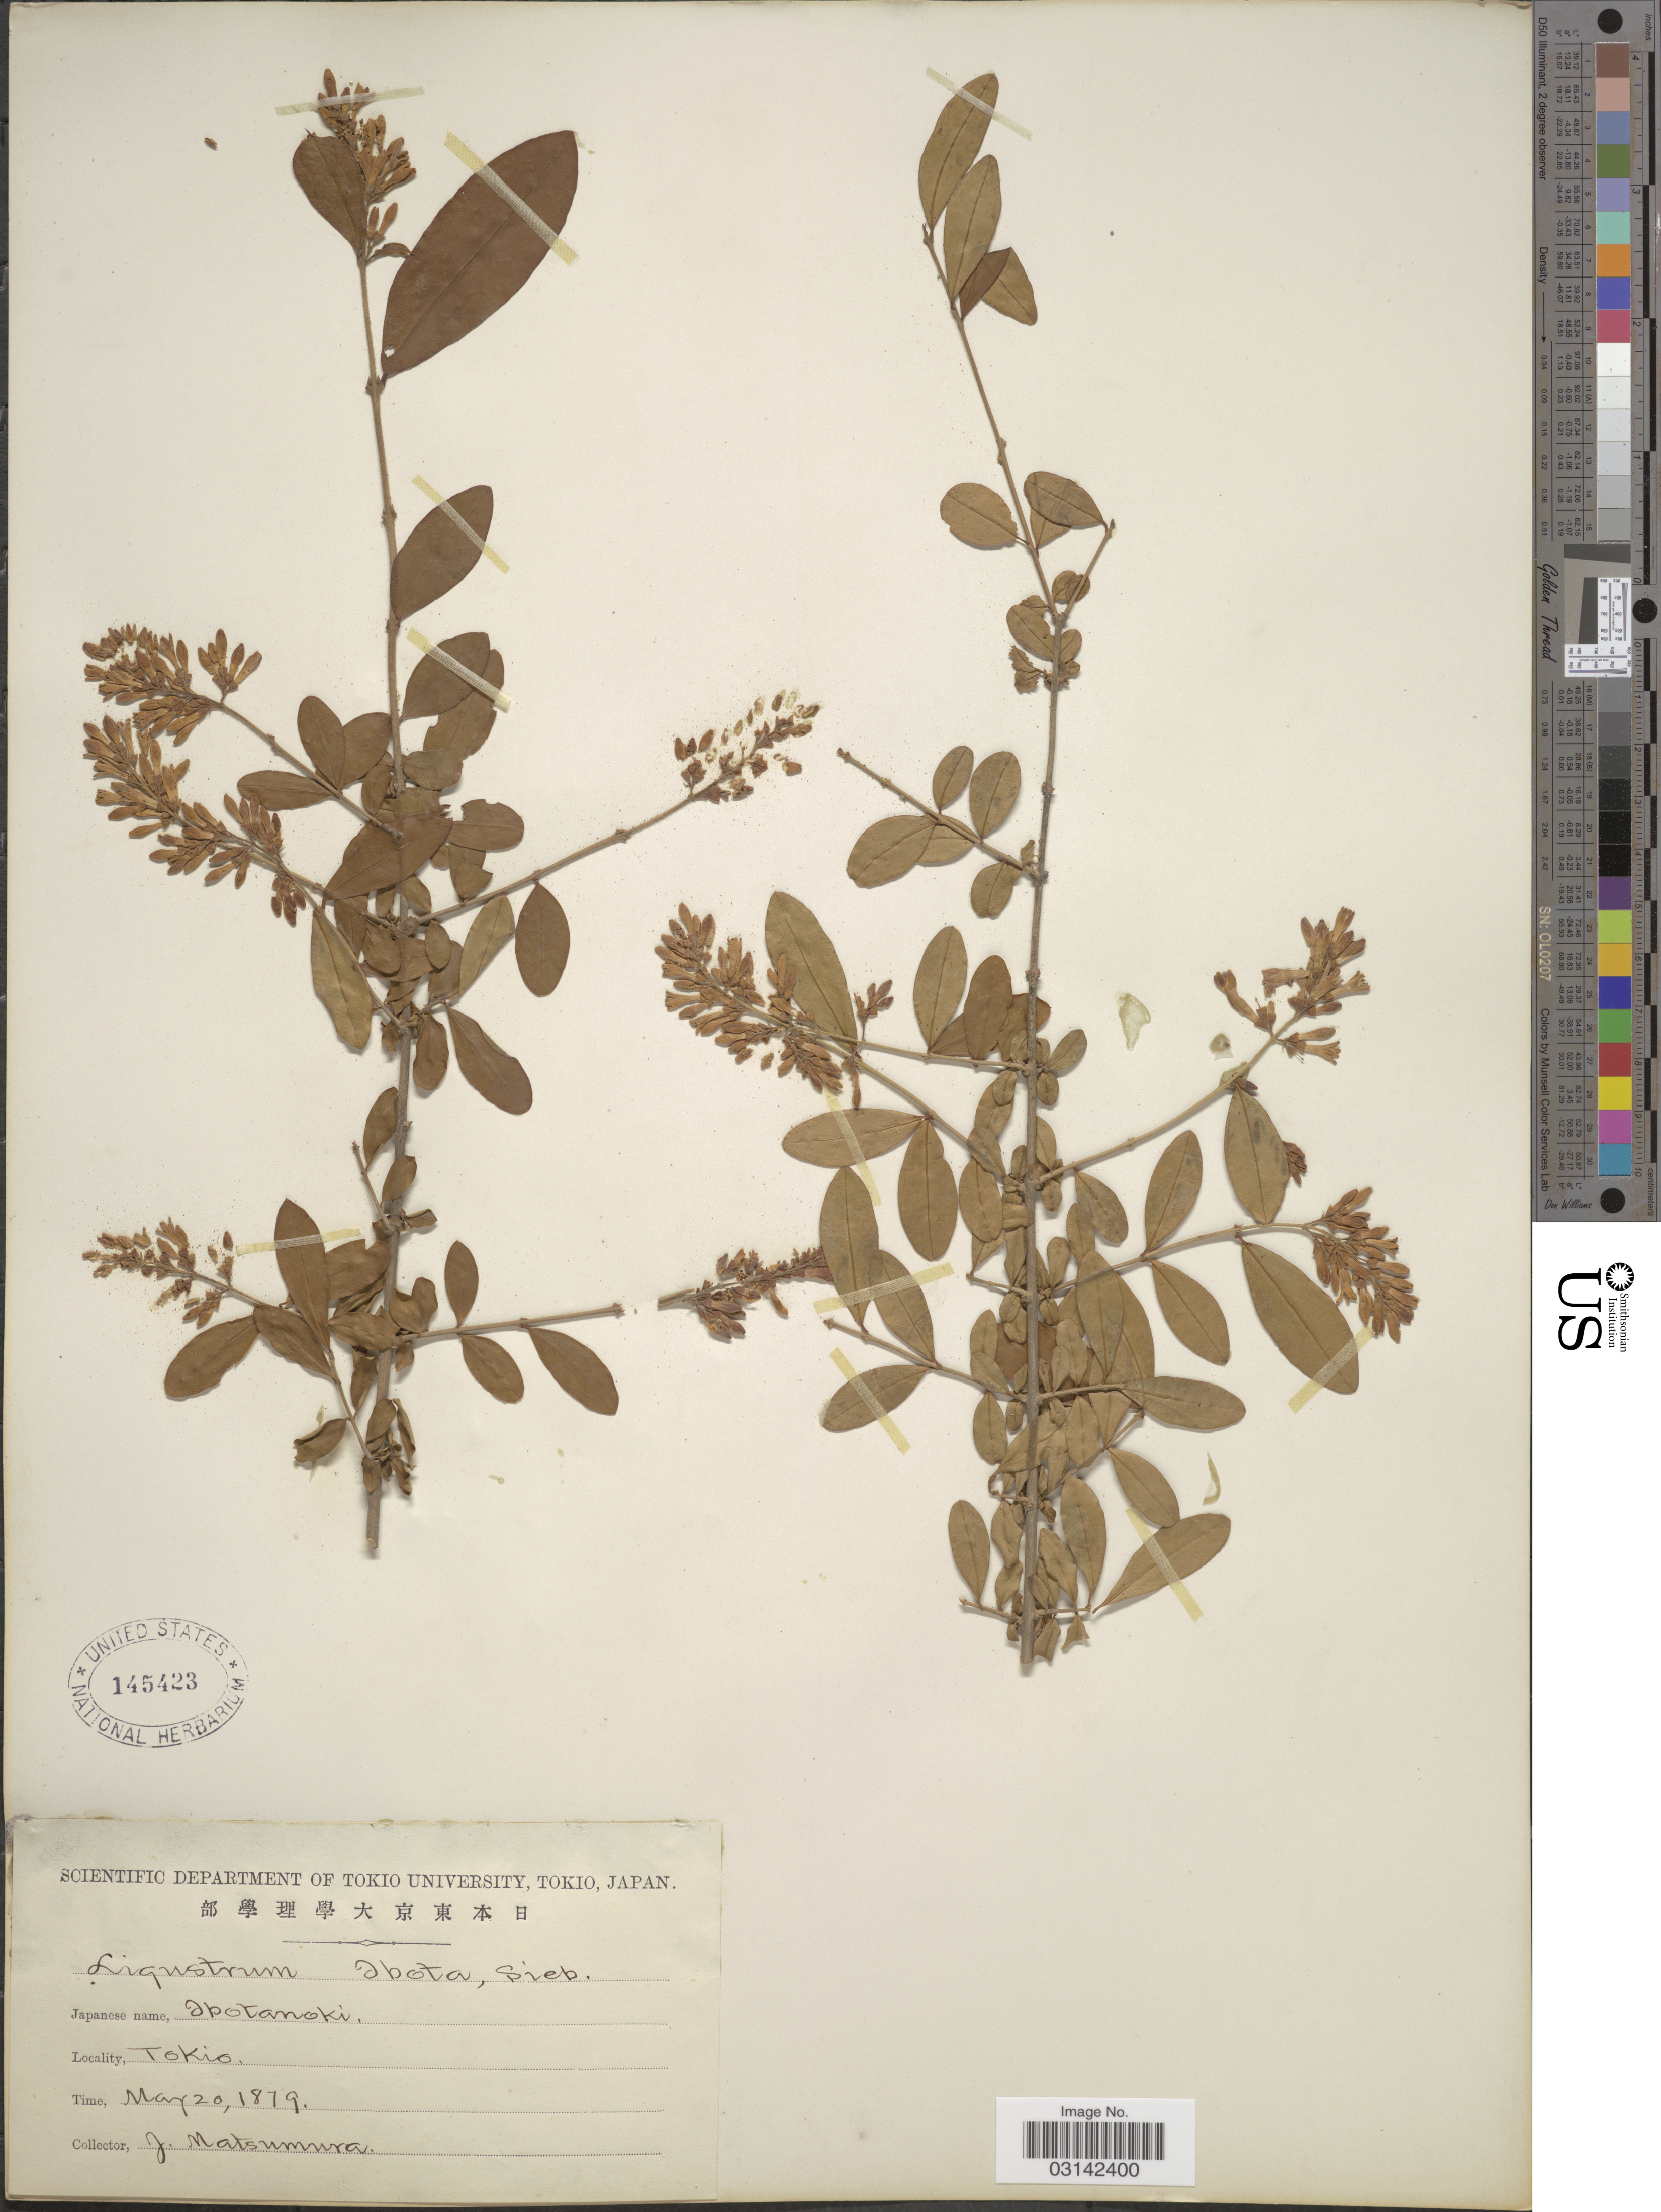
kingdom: Plantae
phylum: Tracheophyta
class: Magnoliopsida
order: Lamiales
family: Oleaceae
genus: Ligustrum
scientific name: Ligustrum ibota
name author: Siebold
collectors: J. Matsumura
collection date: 1879-05-20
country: Japan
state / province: Tokyo, Federal City of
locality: Tokio.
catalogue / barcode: US 145423